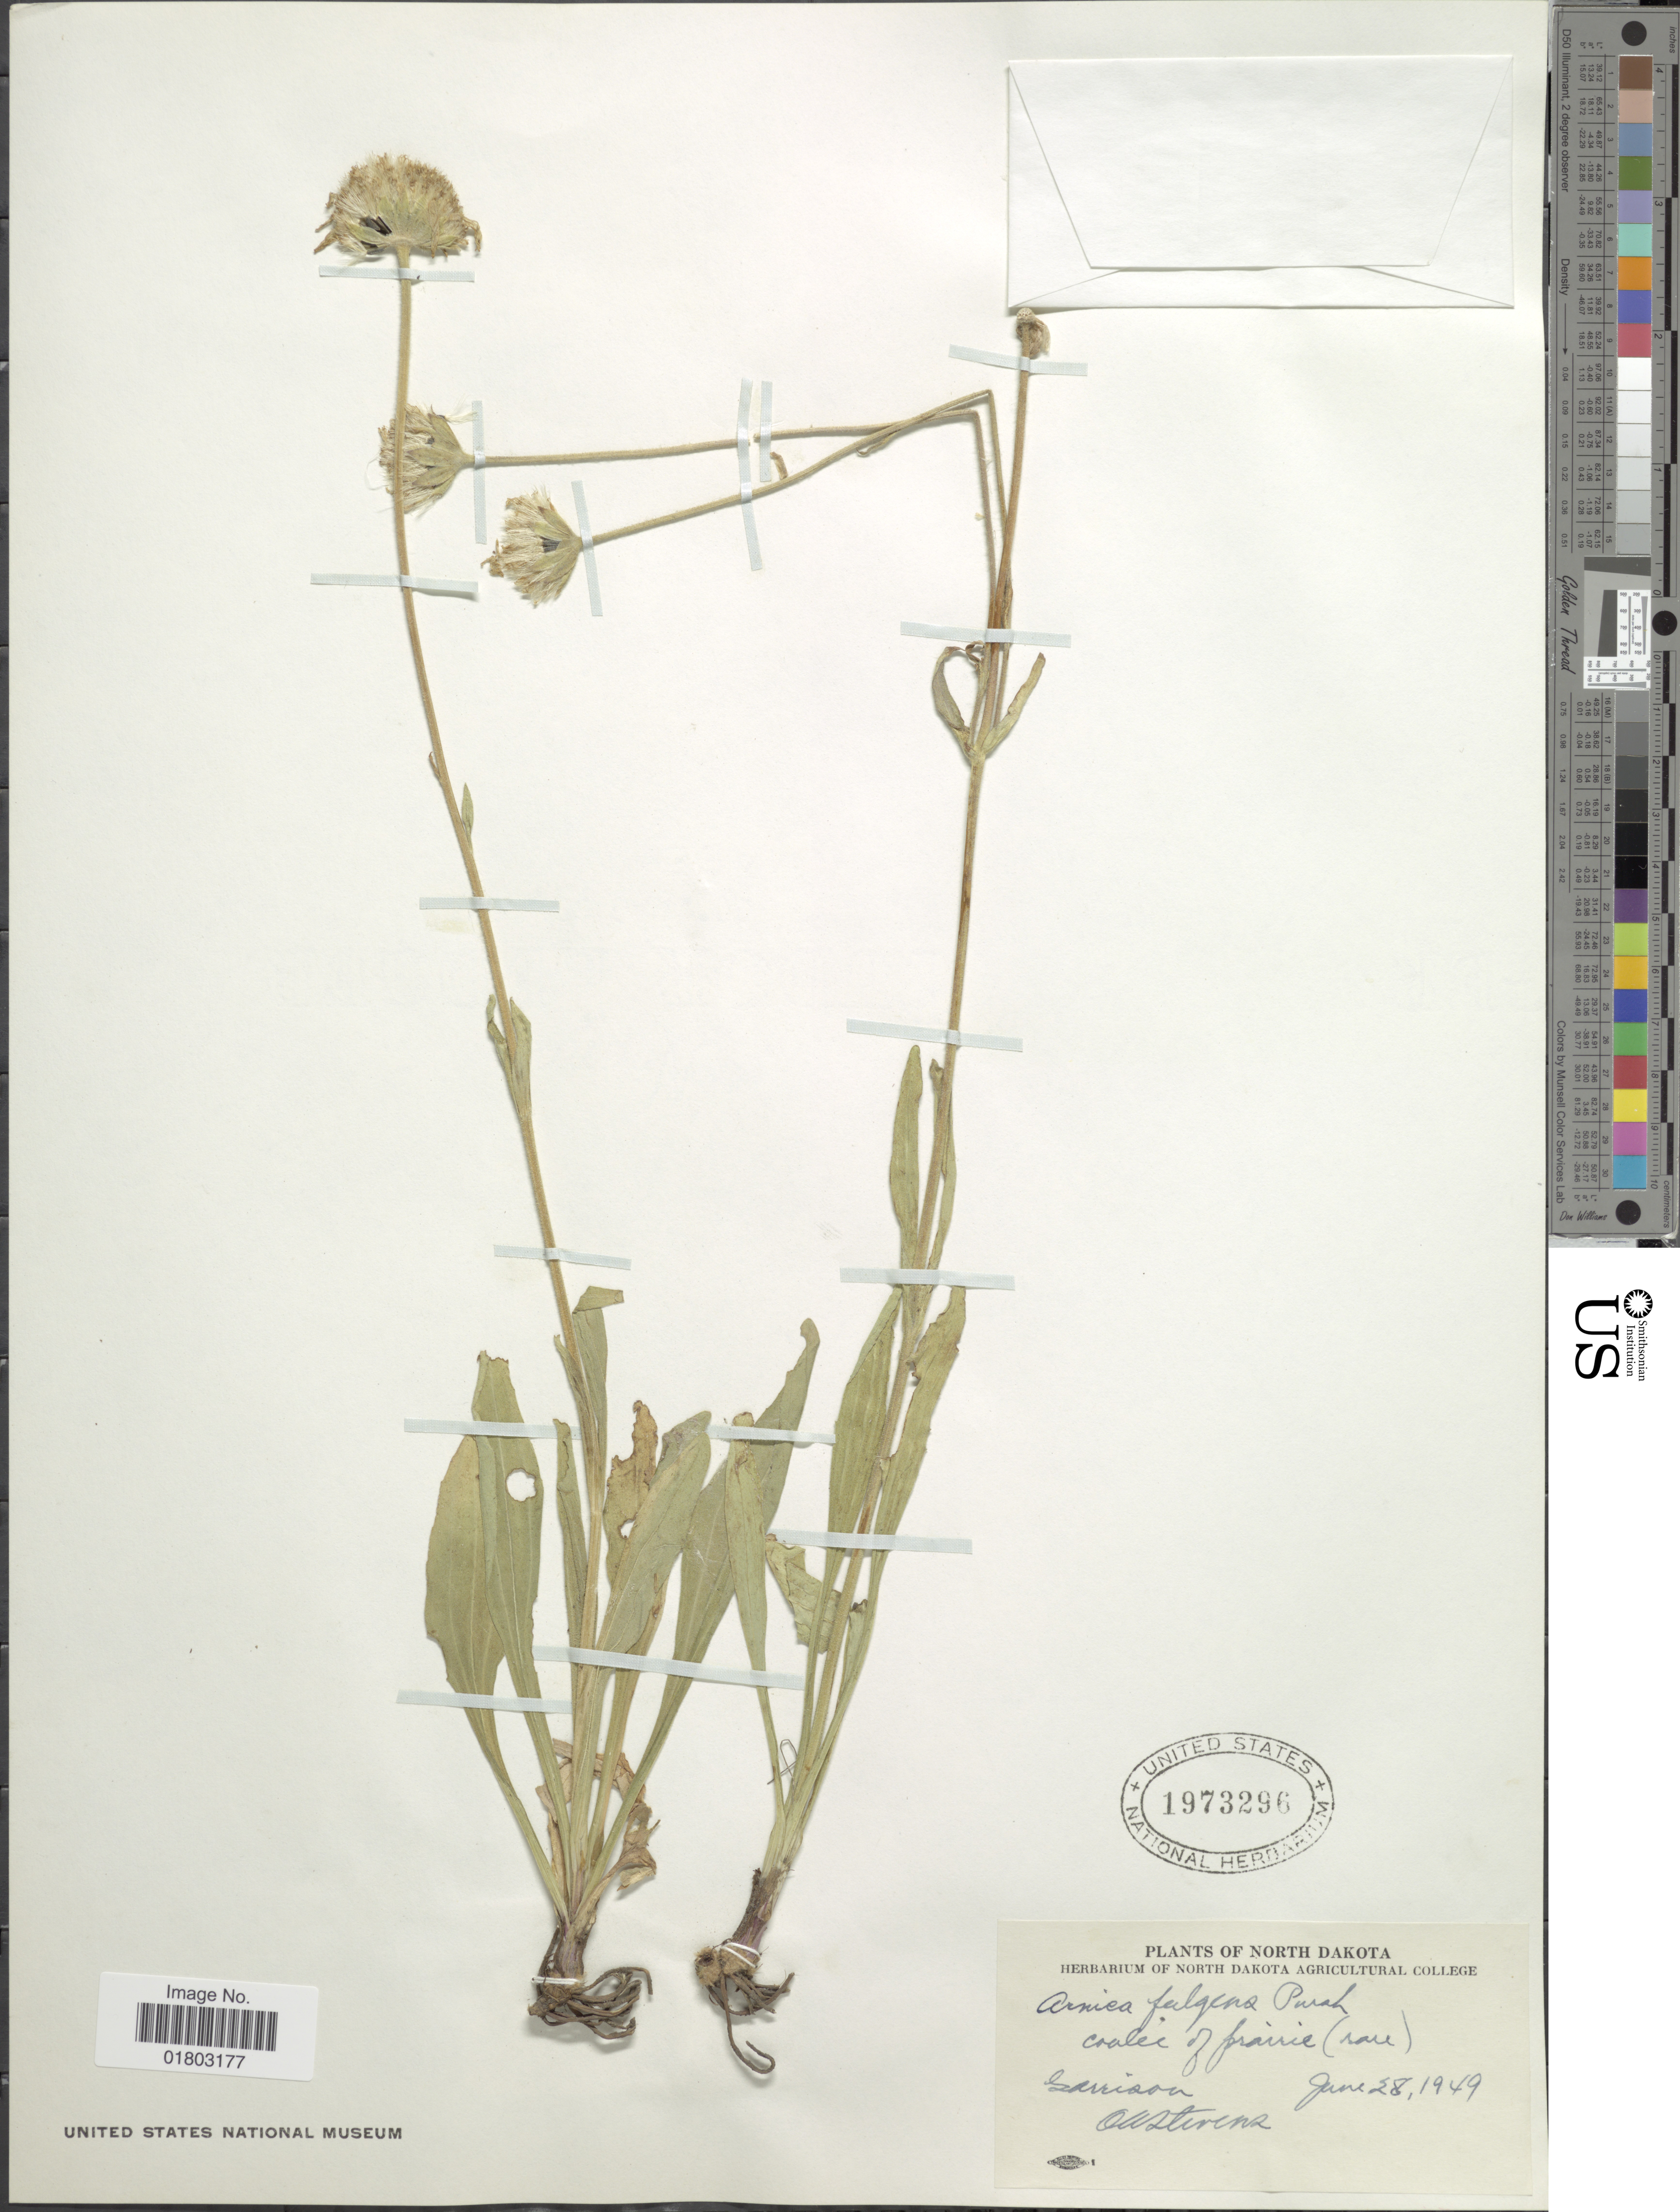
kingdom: Plantae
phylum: Tracheophyta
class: Magnoliopsida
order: Asterales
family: Asteraceae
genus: Arnica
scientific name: Arnica fulgens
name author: Pursh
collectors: O. A. Stevens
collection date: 1949-06-28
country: United States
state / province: North Dakota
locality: Coalec of prairie (rare), Garrison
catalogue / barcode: US 1973296